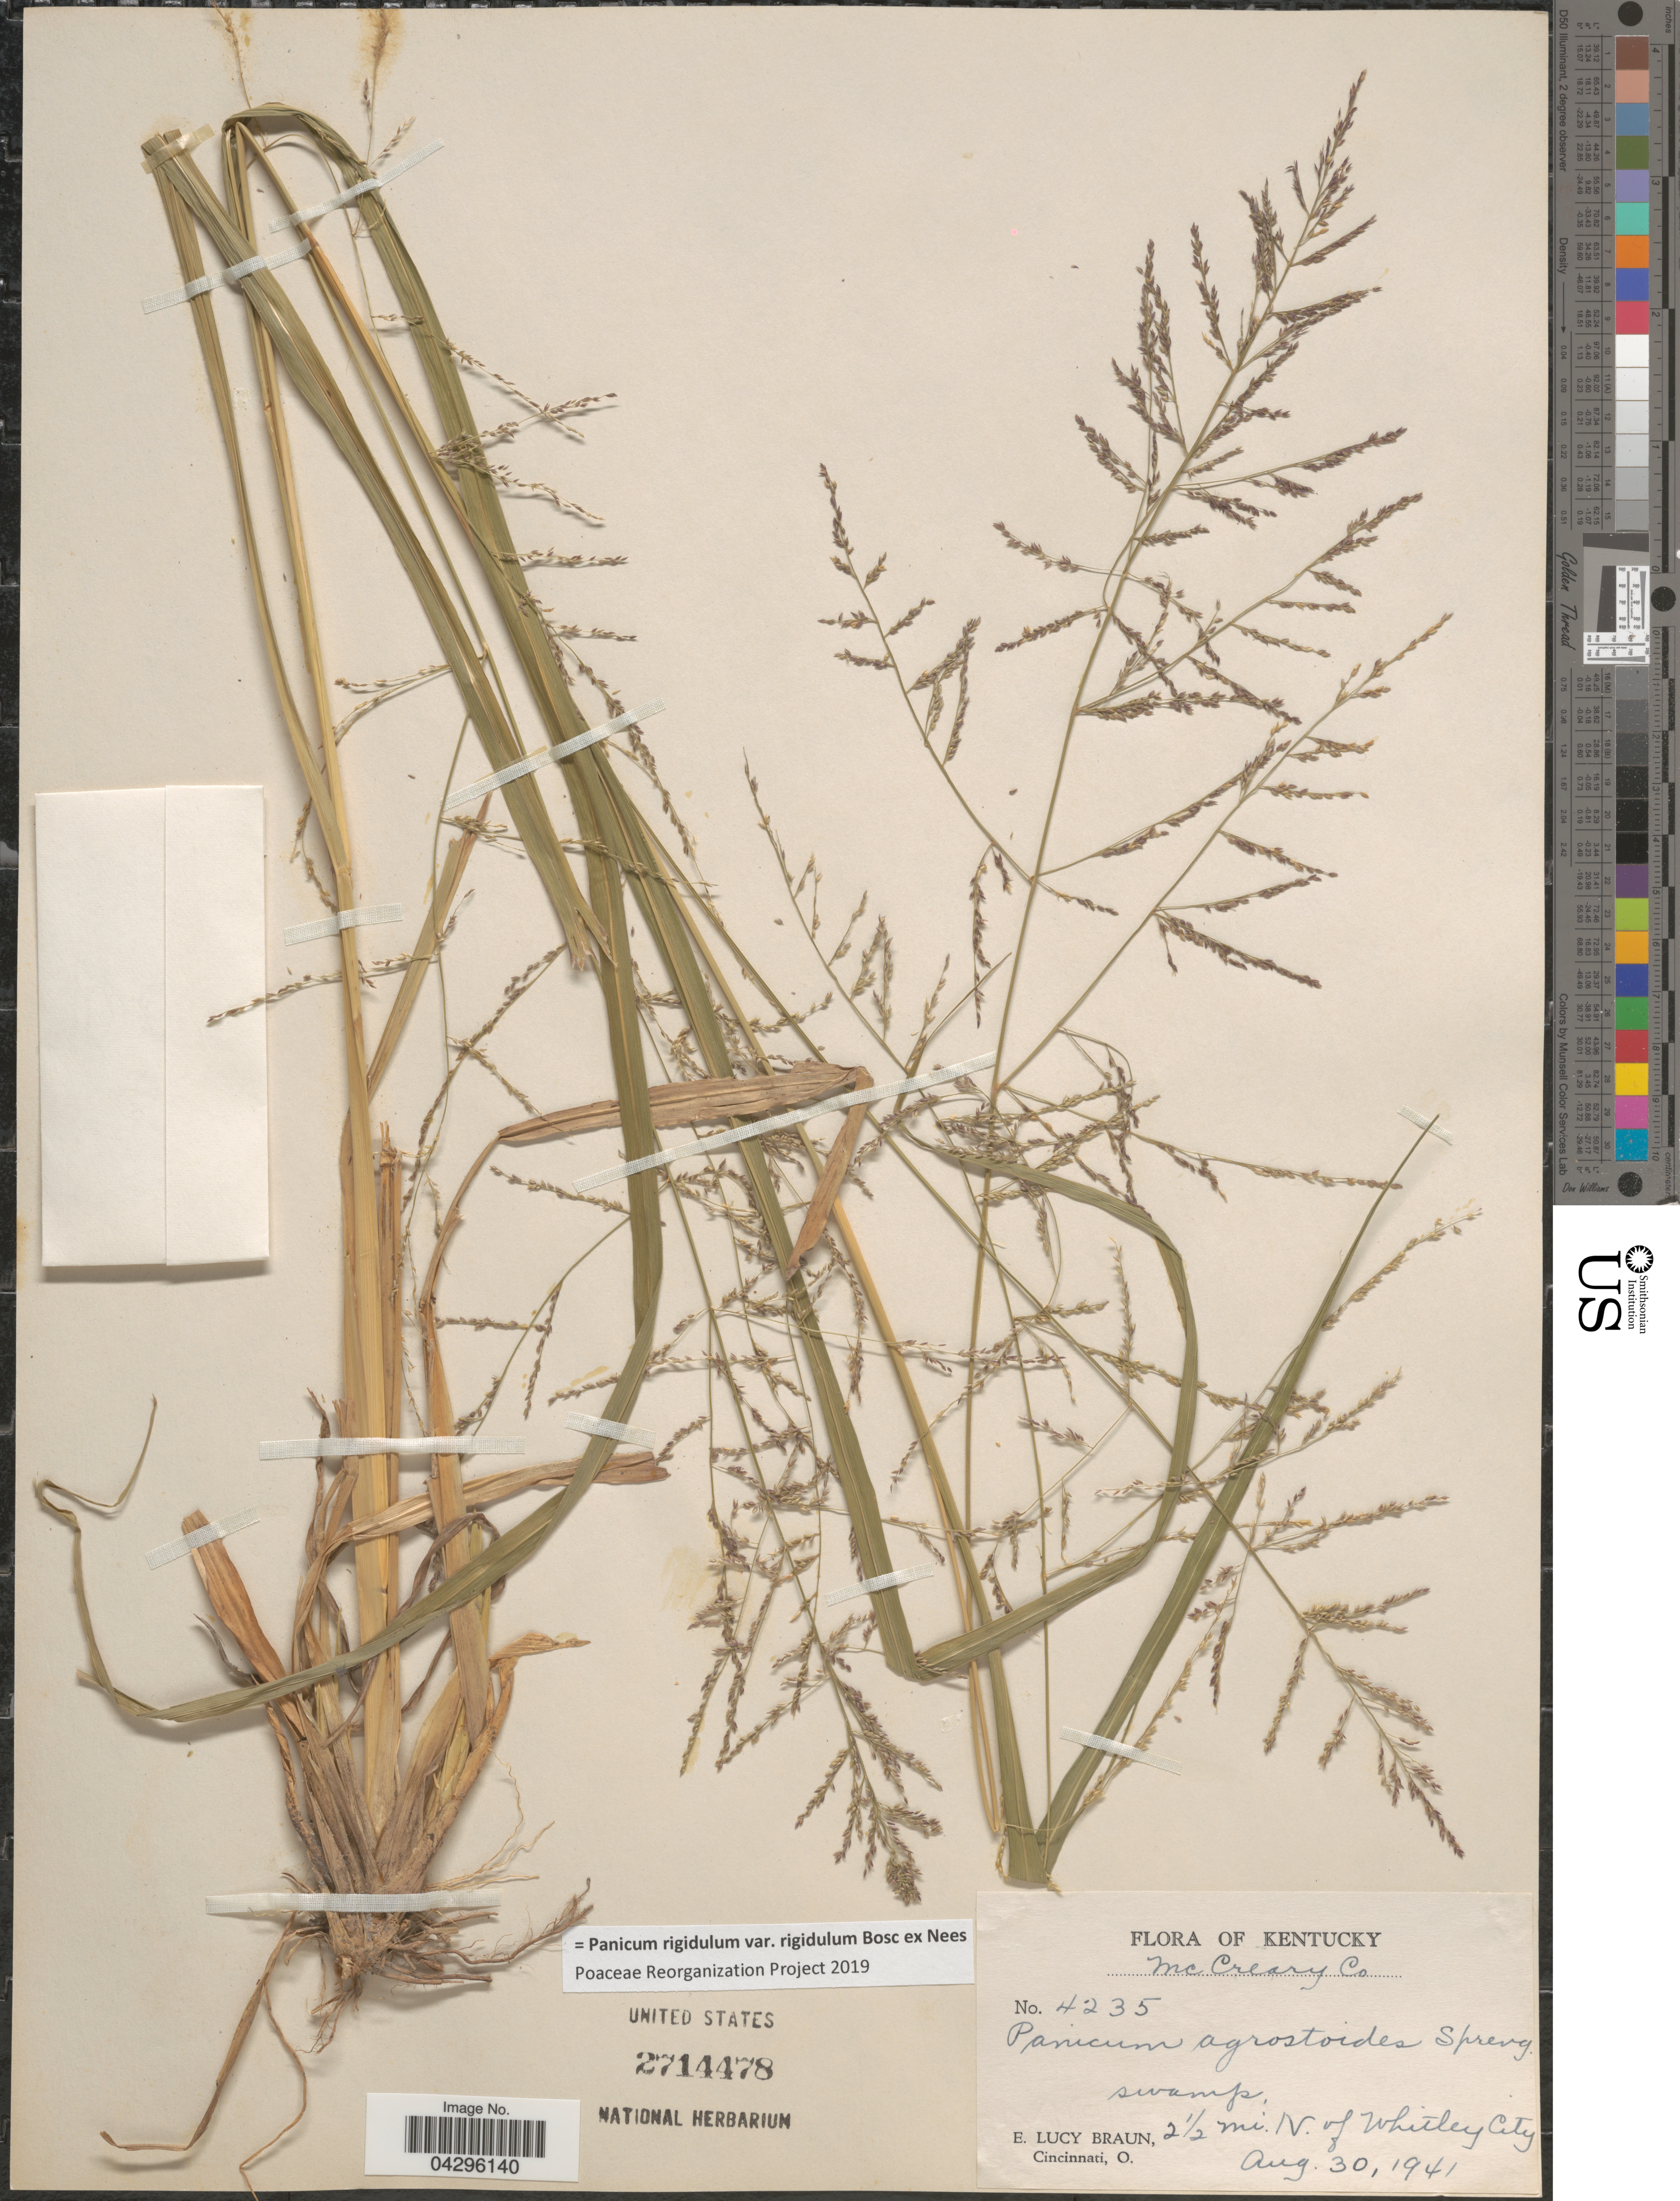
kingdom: Plantae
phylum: Tracheophyta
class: Liliopsida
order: Poales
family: Poaceae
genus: Panicum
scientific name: Panicum rigidulum var. rigidulum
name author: Bosc ex Nees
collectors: E. L. Braun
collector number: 4235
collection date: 1941-08-30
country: United States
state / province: Kentucky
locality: Mc Creary Co. Swamp, 2½ mi. N. of Whitley City.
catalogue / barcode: US 2714478